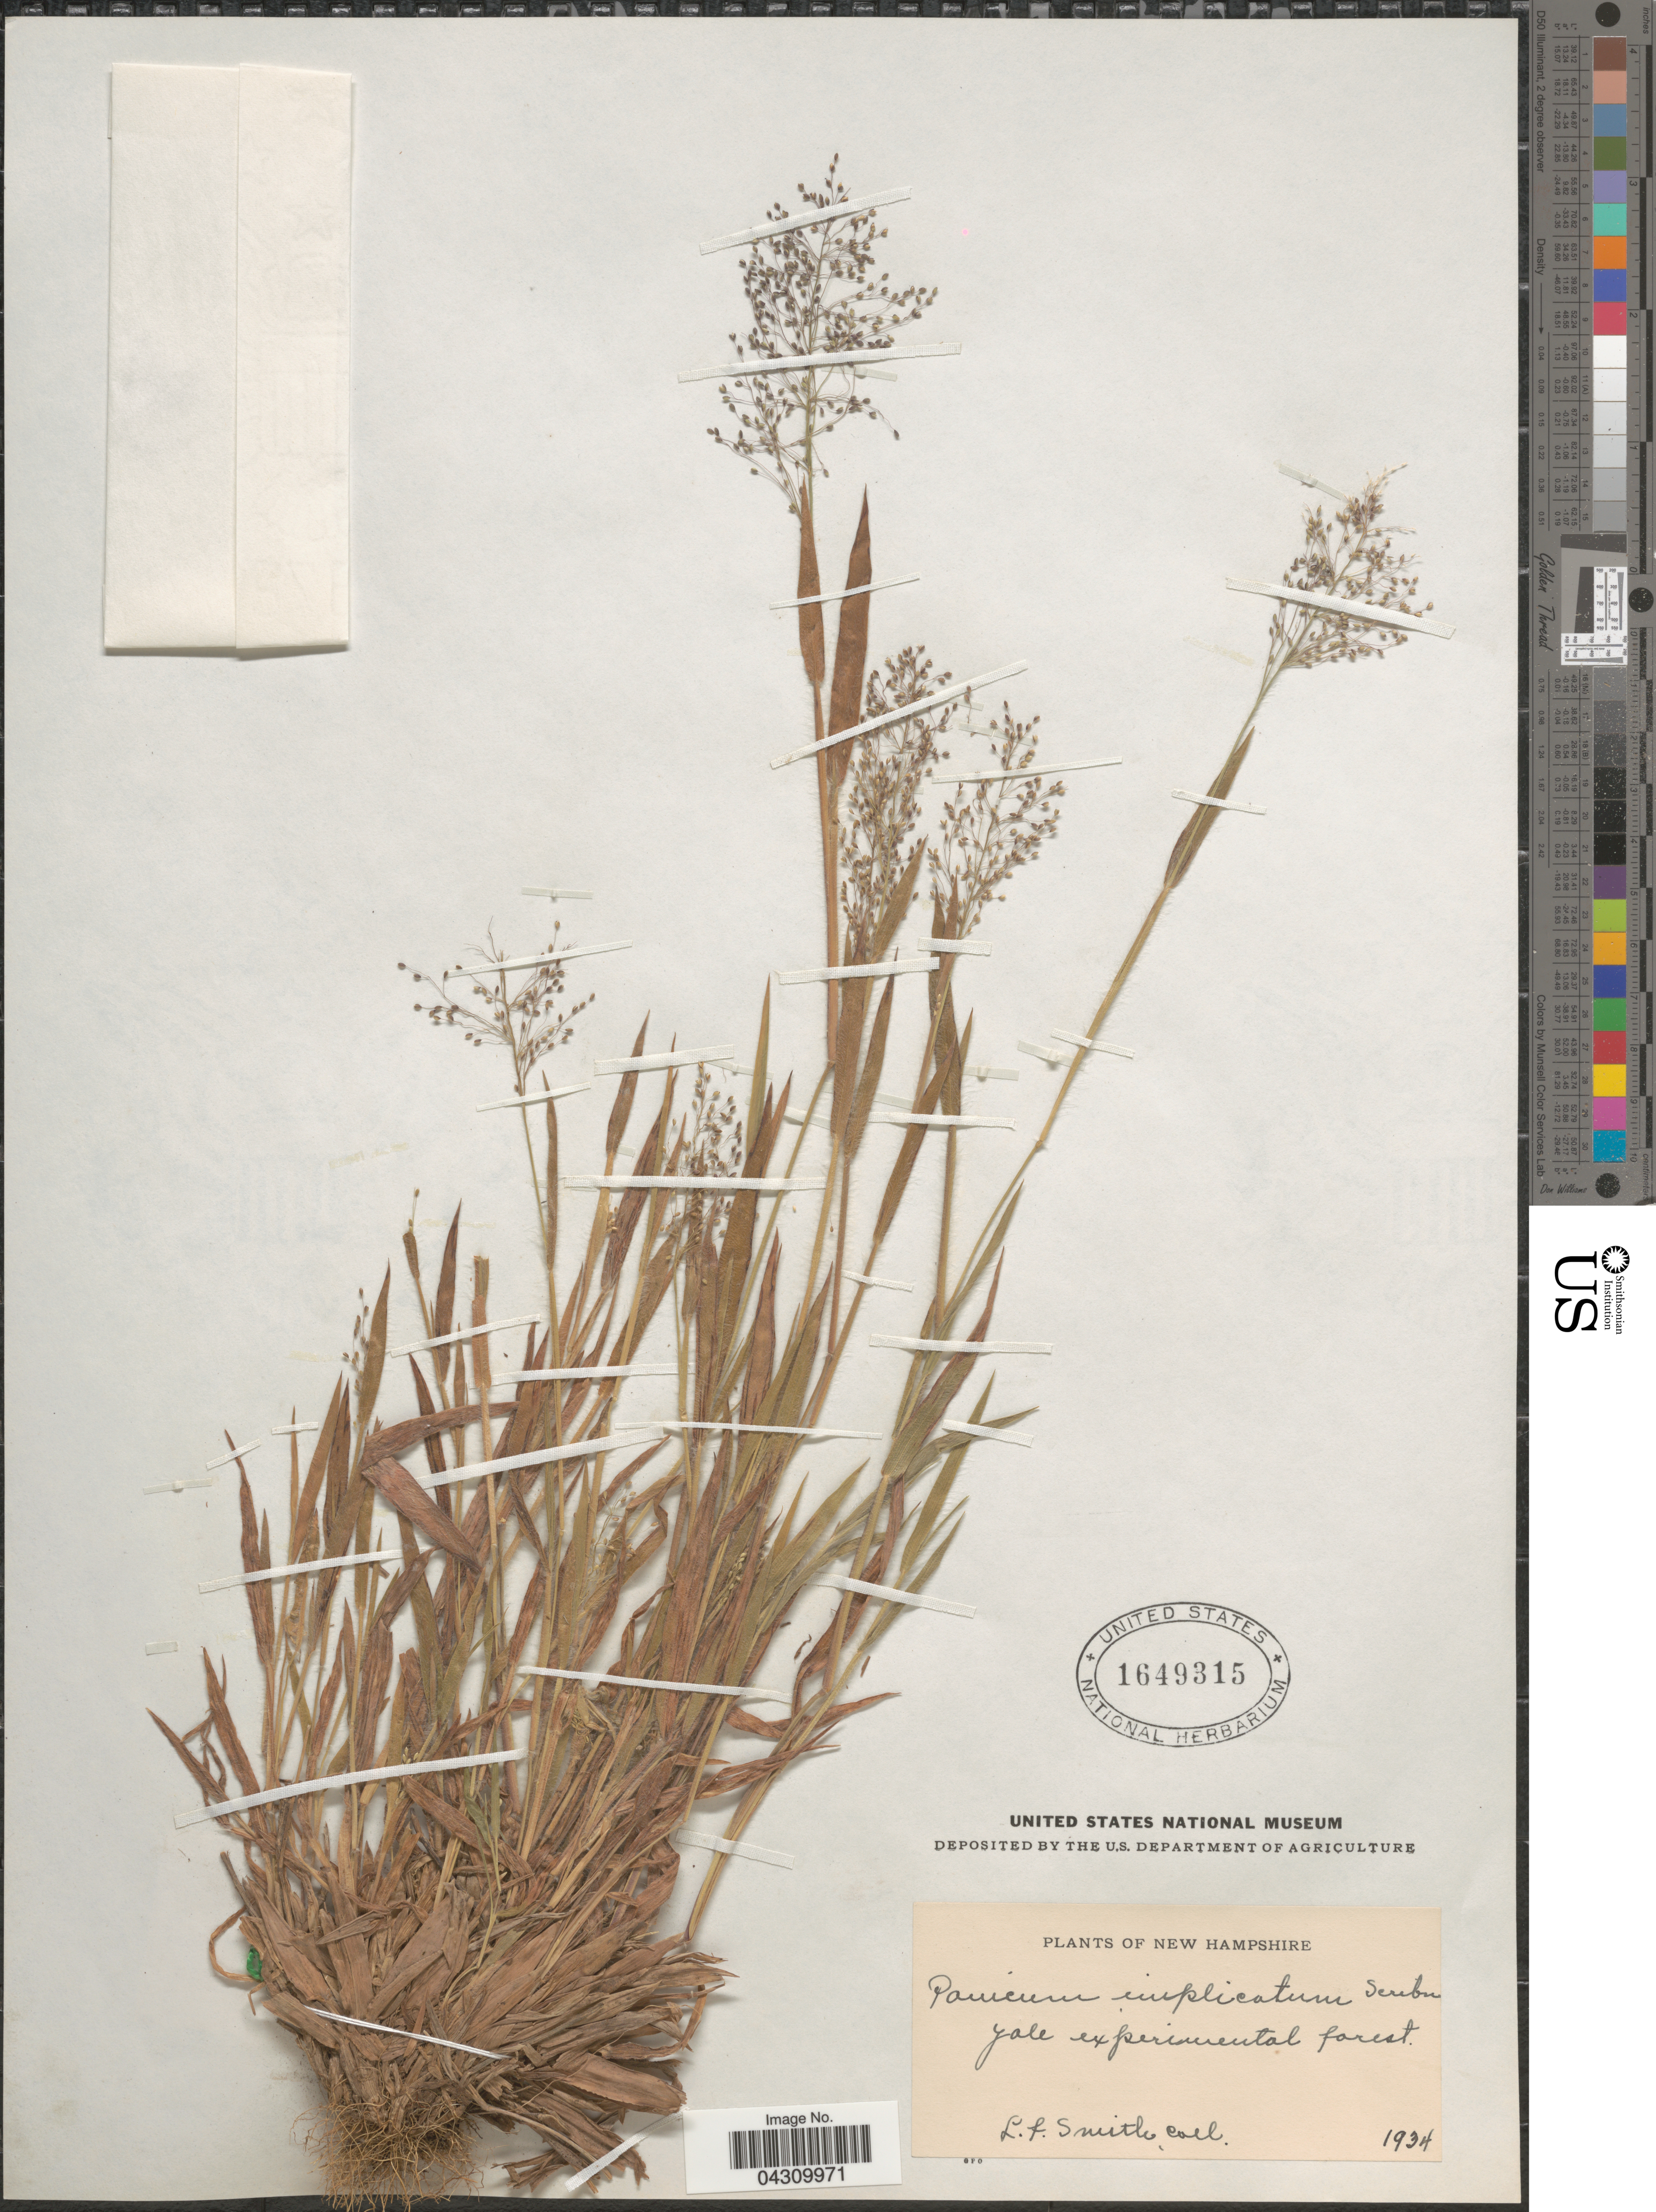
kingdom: Plantae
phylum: Tracheophyta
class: Liliopsida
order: Poales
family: Poaceae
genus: Dichanthelium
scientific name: Dichanthelium acuminatum var. acuminatum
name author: (Sw.) Gould & C.A. Clark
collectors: L. Smith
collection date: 1934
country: United States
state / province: New Hampshire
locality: Yale experimental forest.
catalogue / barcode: US 1649315